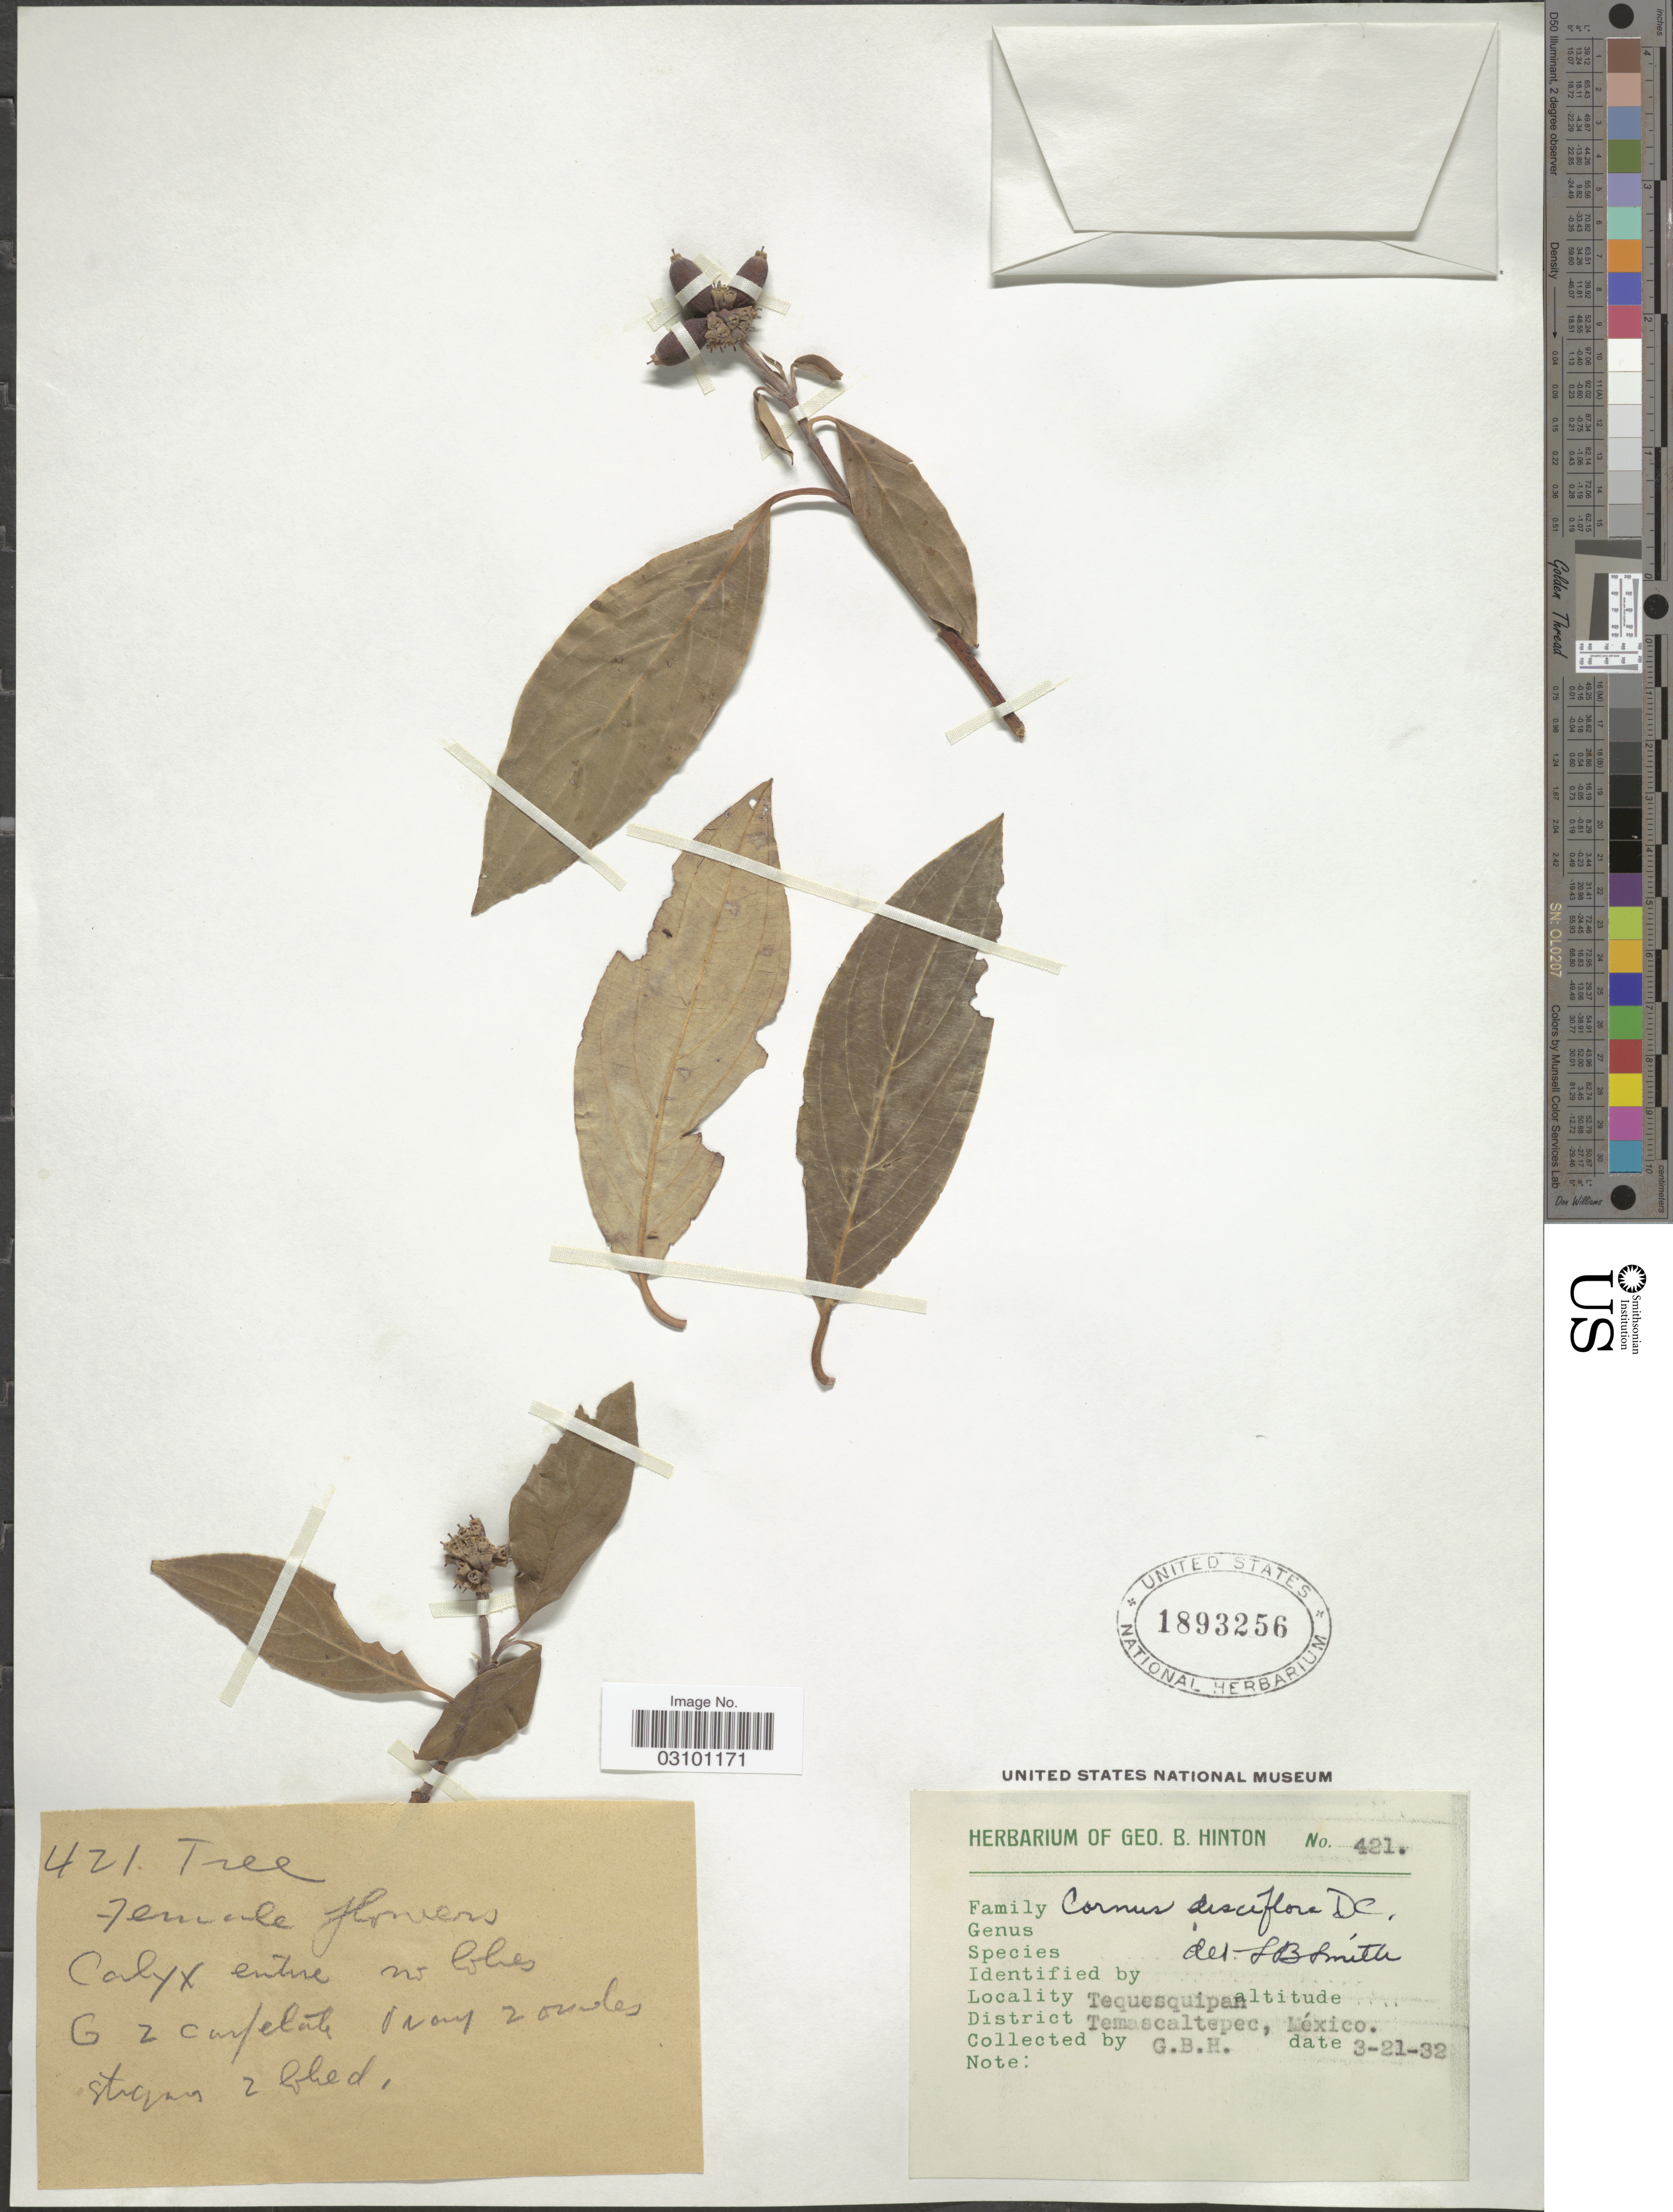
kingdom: Plantae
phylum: Tracheophyta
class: Magnoliopsida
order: Cornales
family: Cornaceae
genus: Cornus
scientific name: Cornus disciflora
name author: Moc. & Sessé ex DC.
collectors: G. B. Hinton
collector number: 421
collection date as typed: Transcribed d/m/y: 21/3/32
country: Mexico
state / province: México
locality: Tequesquipan. District Temascaltepec.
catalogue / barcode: US 1893256